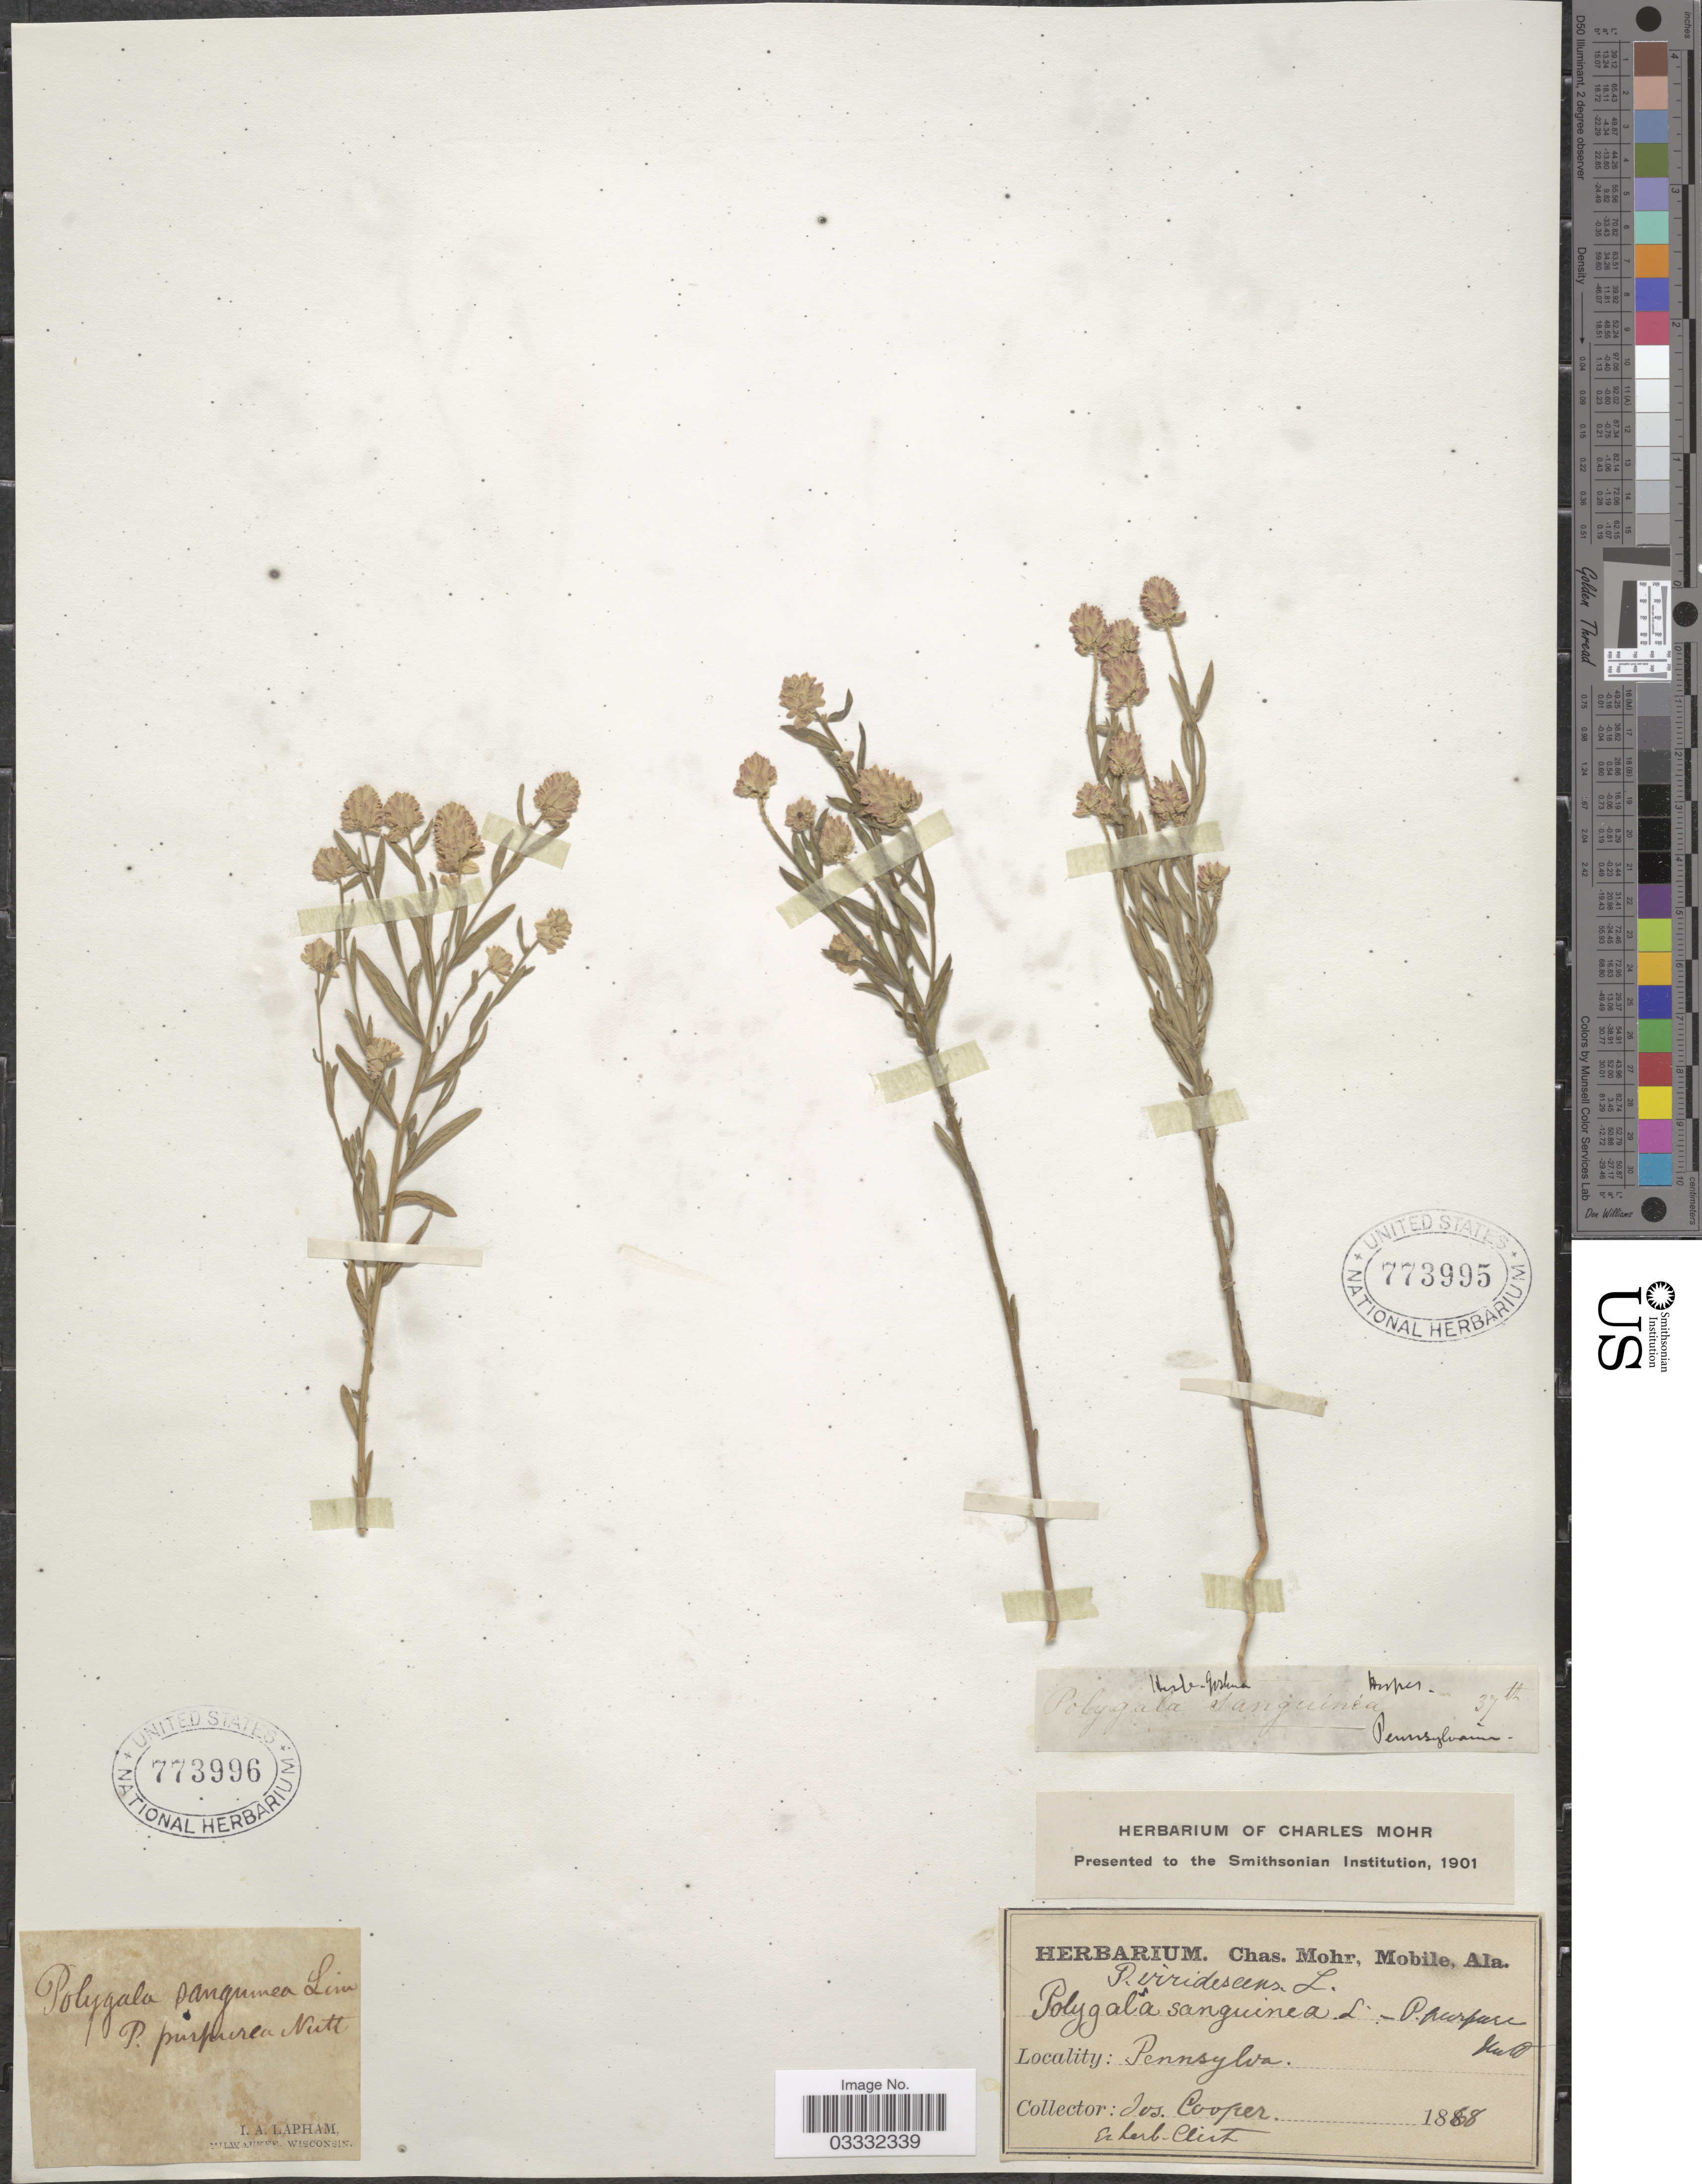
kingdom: Plantae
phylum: Tracheophyta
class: Magnoliopsida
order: Fabales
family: Polygalaceae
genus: Polygala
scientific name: Polygala sanguinea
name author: L.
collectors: T. Cooper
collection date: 1868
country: United States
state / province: Pennsylvania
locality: Pennsylva.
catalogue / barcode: US 773995